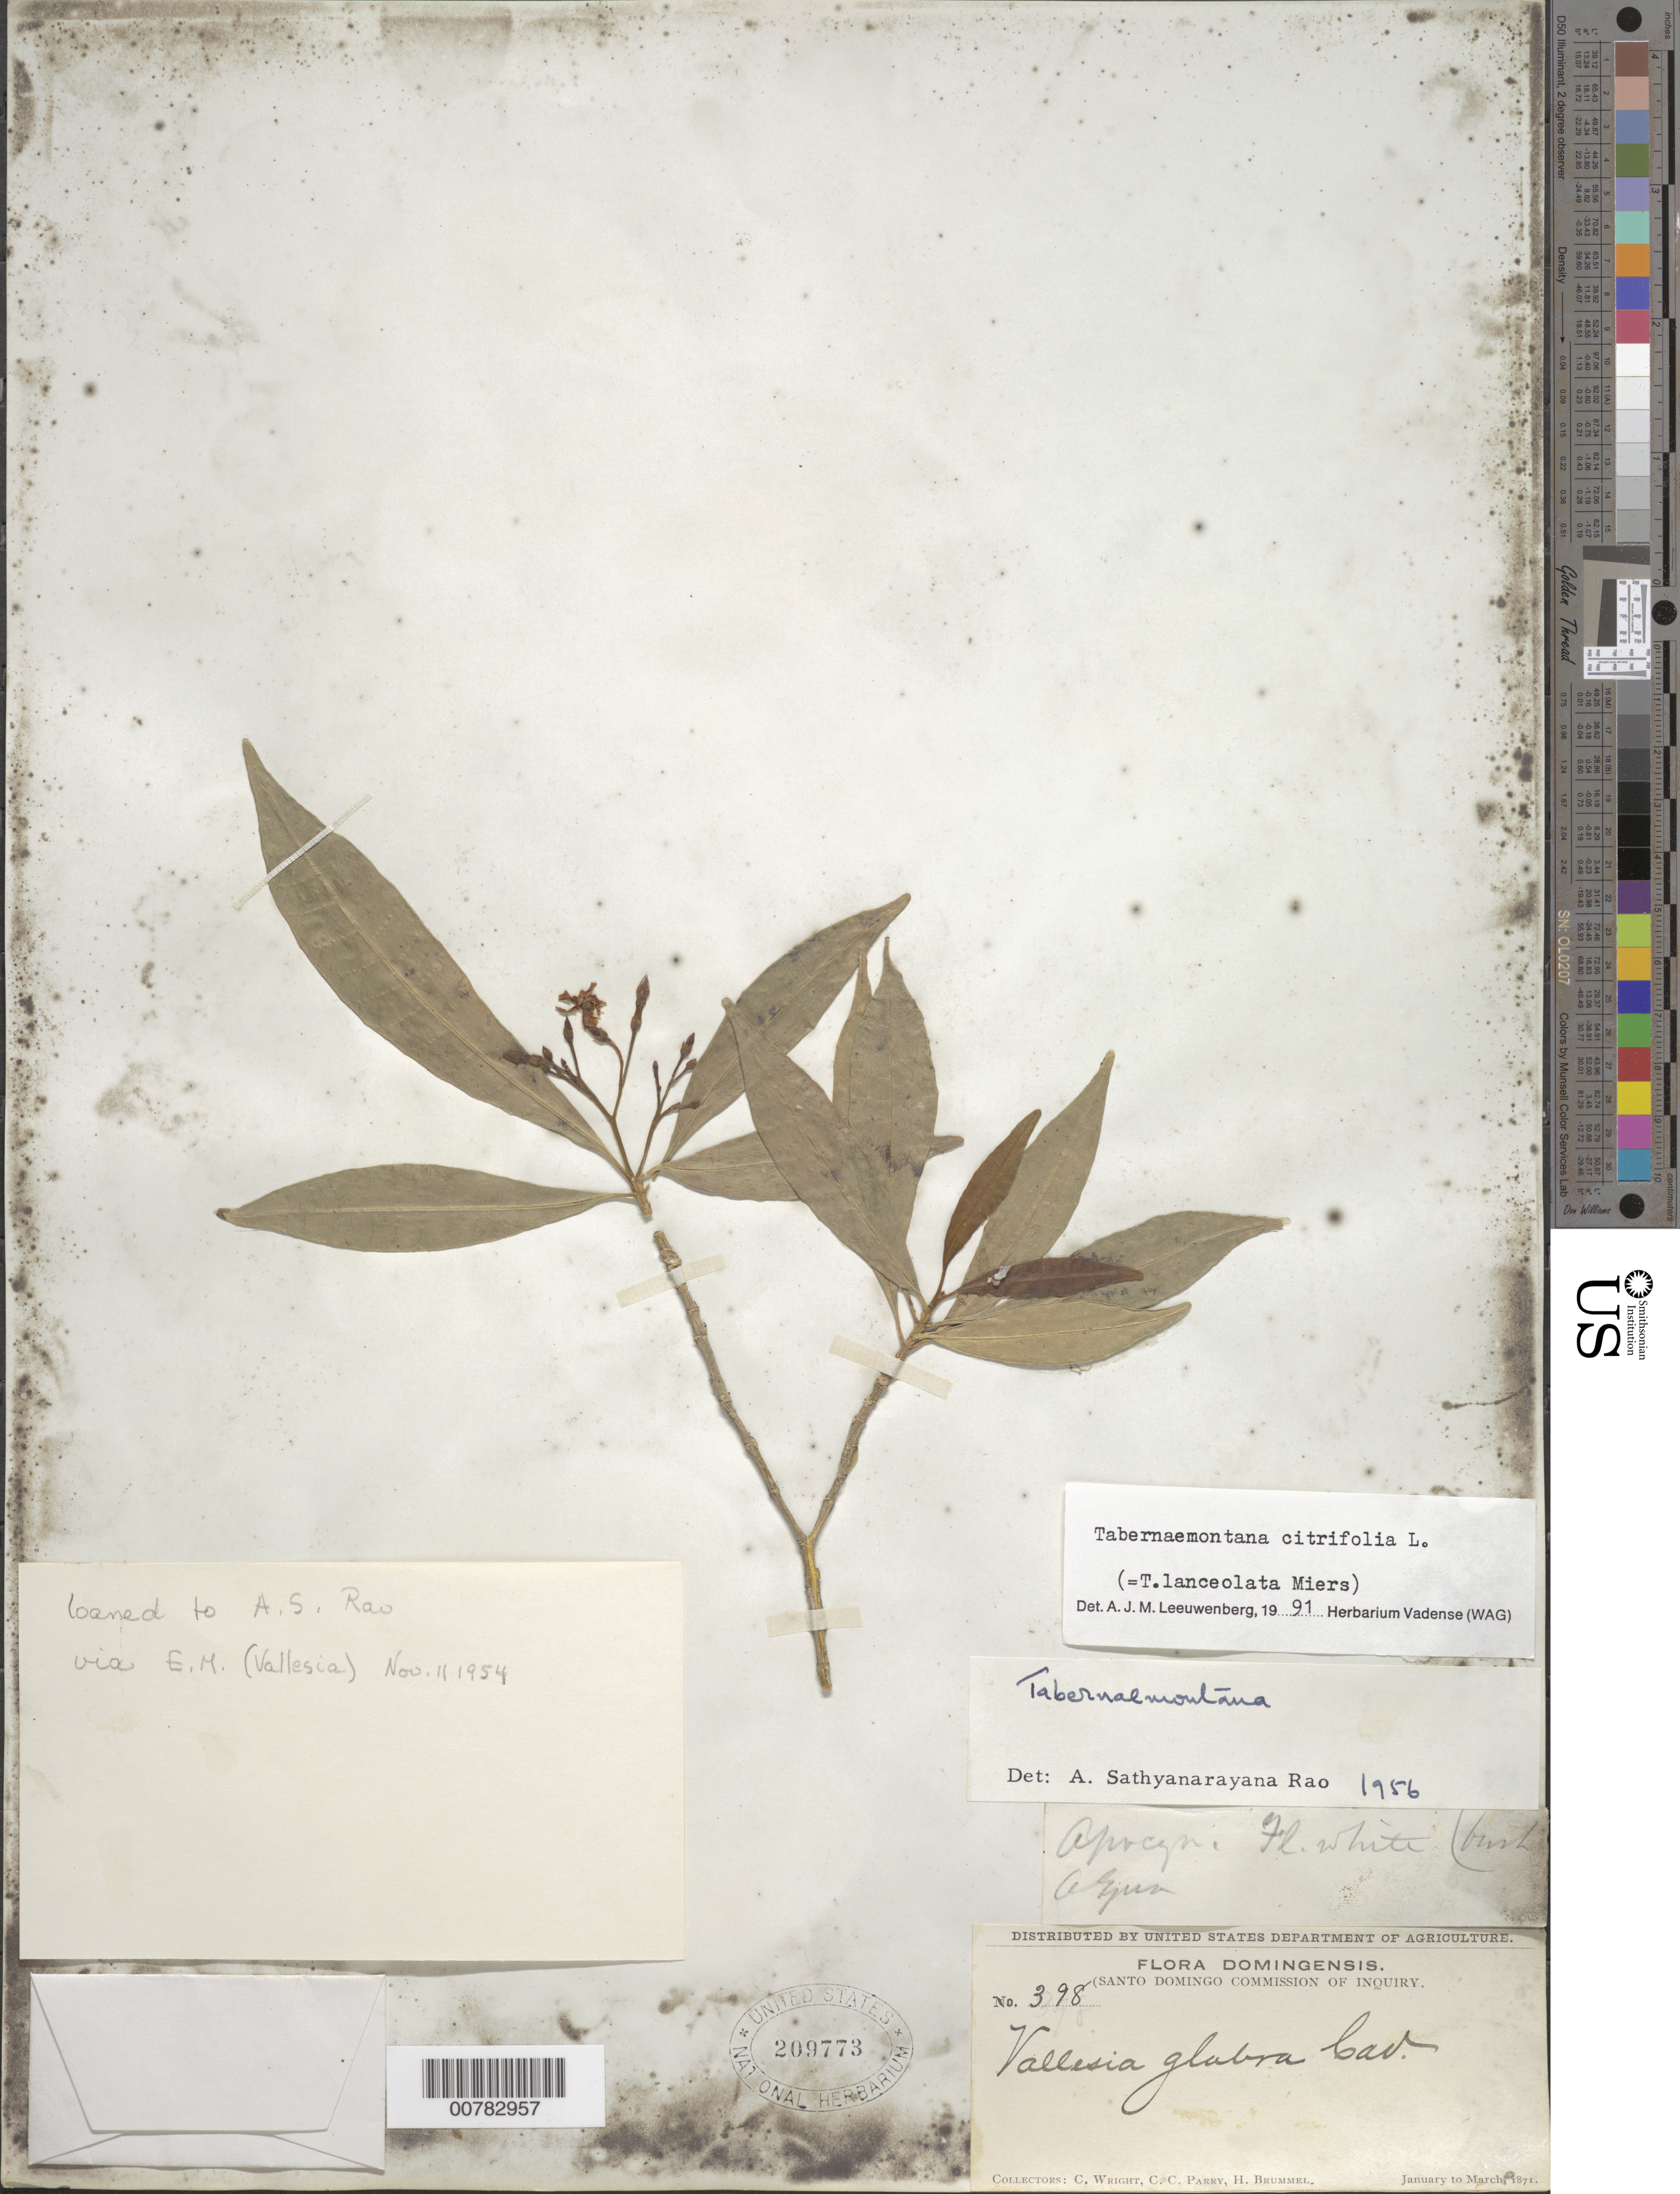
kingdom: Plantae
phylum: Tracheophyta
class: Magnoliopsida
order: Gentianales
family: Apocynaceae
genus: Tabernaemontana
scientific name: Tabernaemontana citrifolia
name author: L.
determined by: Leeuwenberg, A. J. M.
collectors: C. Wright, C. C. Parry & H. Brummel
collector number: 398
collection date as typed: Jan 1871 to -- Mar 1871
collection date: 1871-01/1871-03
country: Dominican Republic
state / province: Azua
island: Hispaniola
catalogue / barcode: US 209773